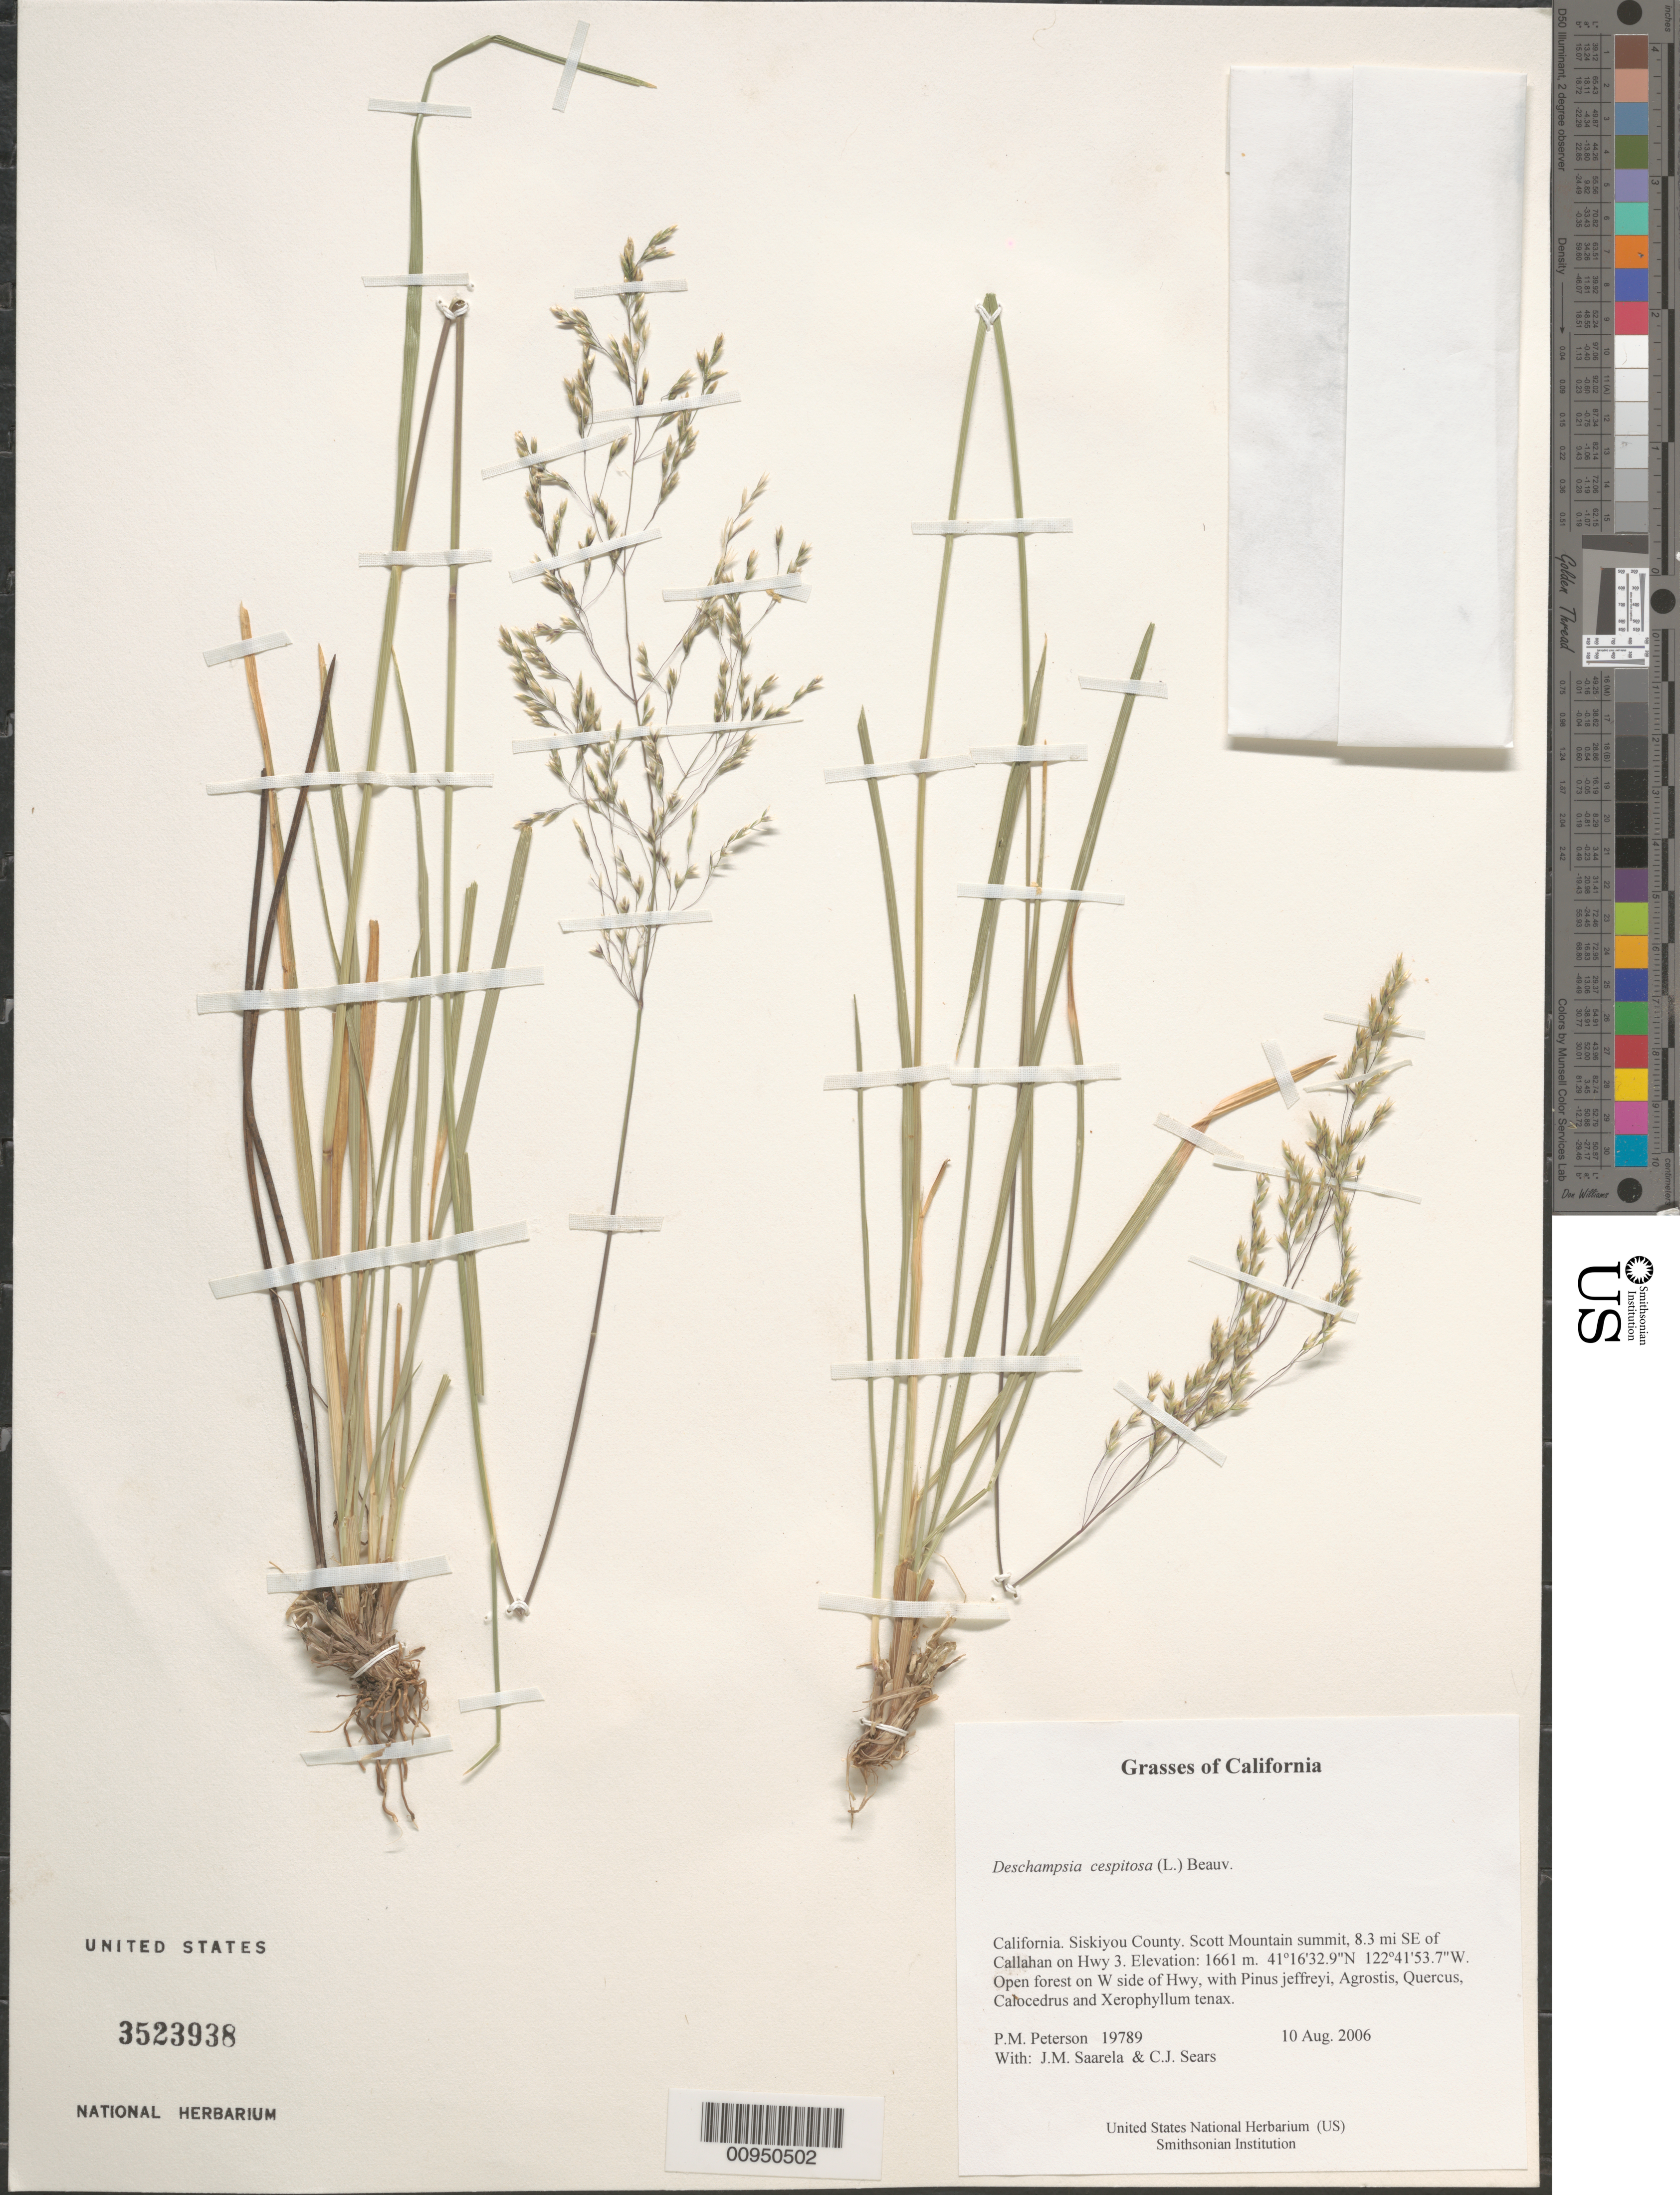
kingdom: Plantae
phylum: Tracheophyta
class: Liliopsida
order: Poales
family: Poaceae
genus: Deschampsia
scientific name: Deschampsia cespitosa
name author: (L.) P. Beauv.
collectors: P. M. Peterson, J. Saarela & C. Sears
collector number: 19789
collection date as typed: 10 Aug 2006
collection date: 2006-08-10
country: United States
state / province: California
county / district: Siskiyou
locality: Scott Mountain summit, 8.3 mi SE of Callahan on Hwy 3.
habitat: Open forest on W side of Hwy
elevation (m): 1661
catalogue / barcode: US 3523938